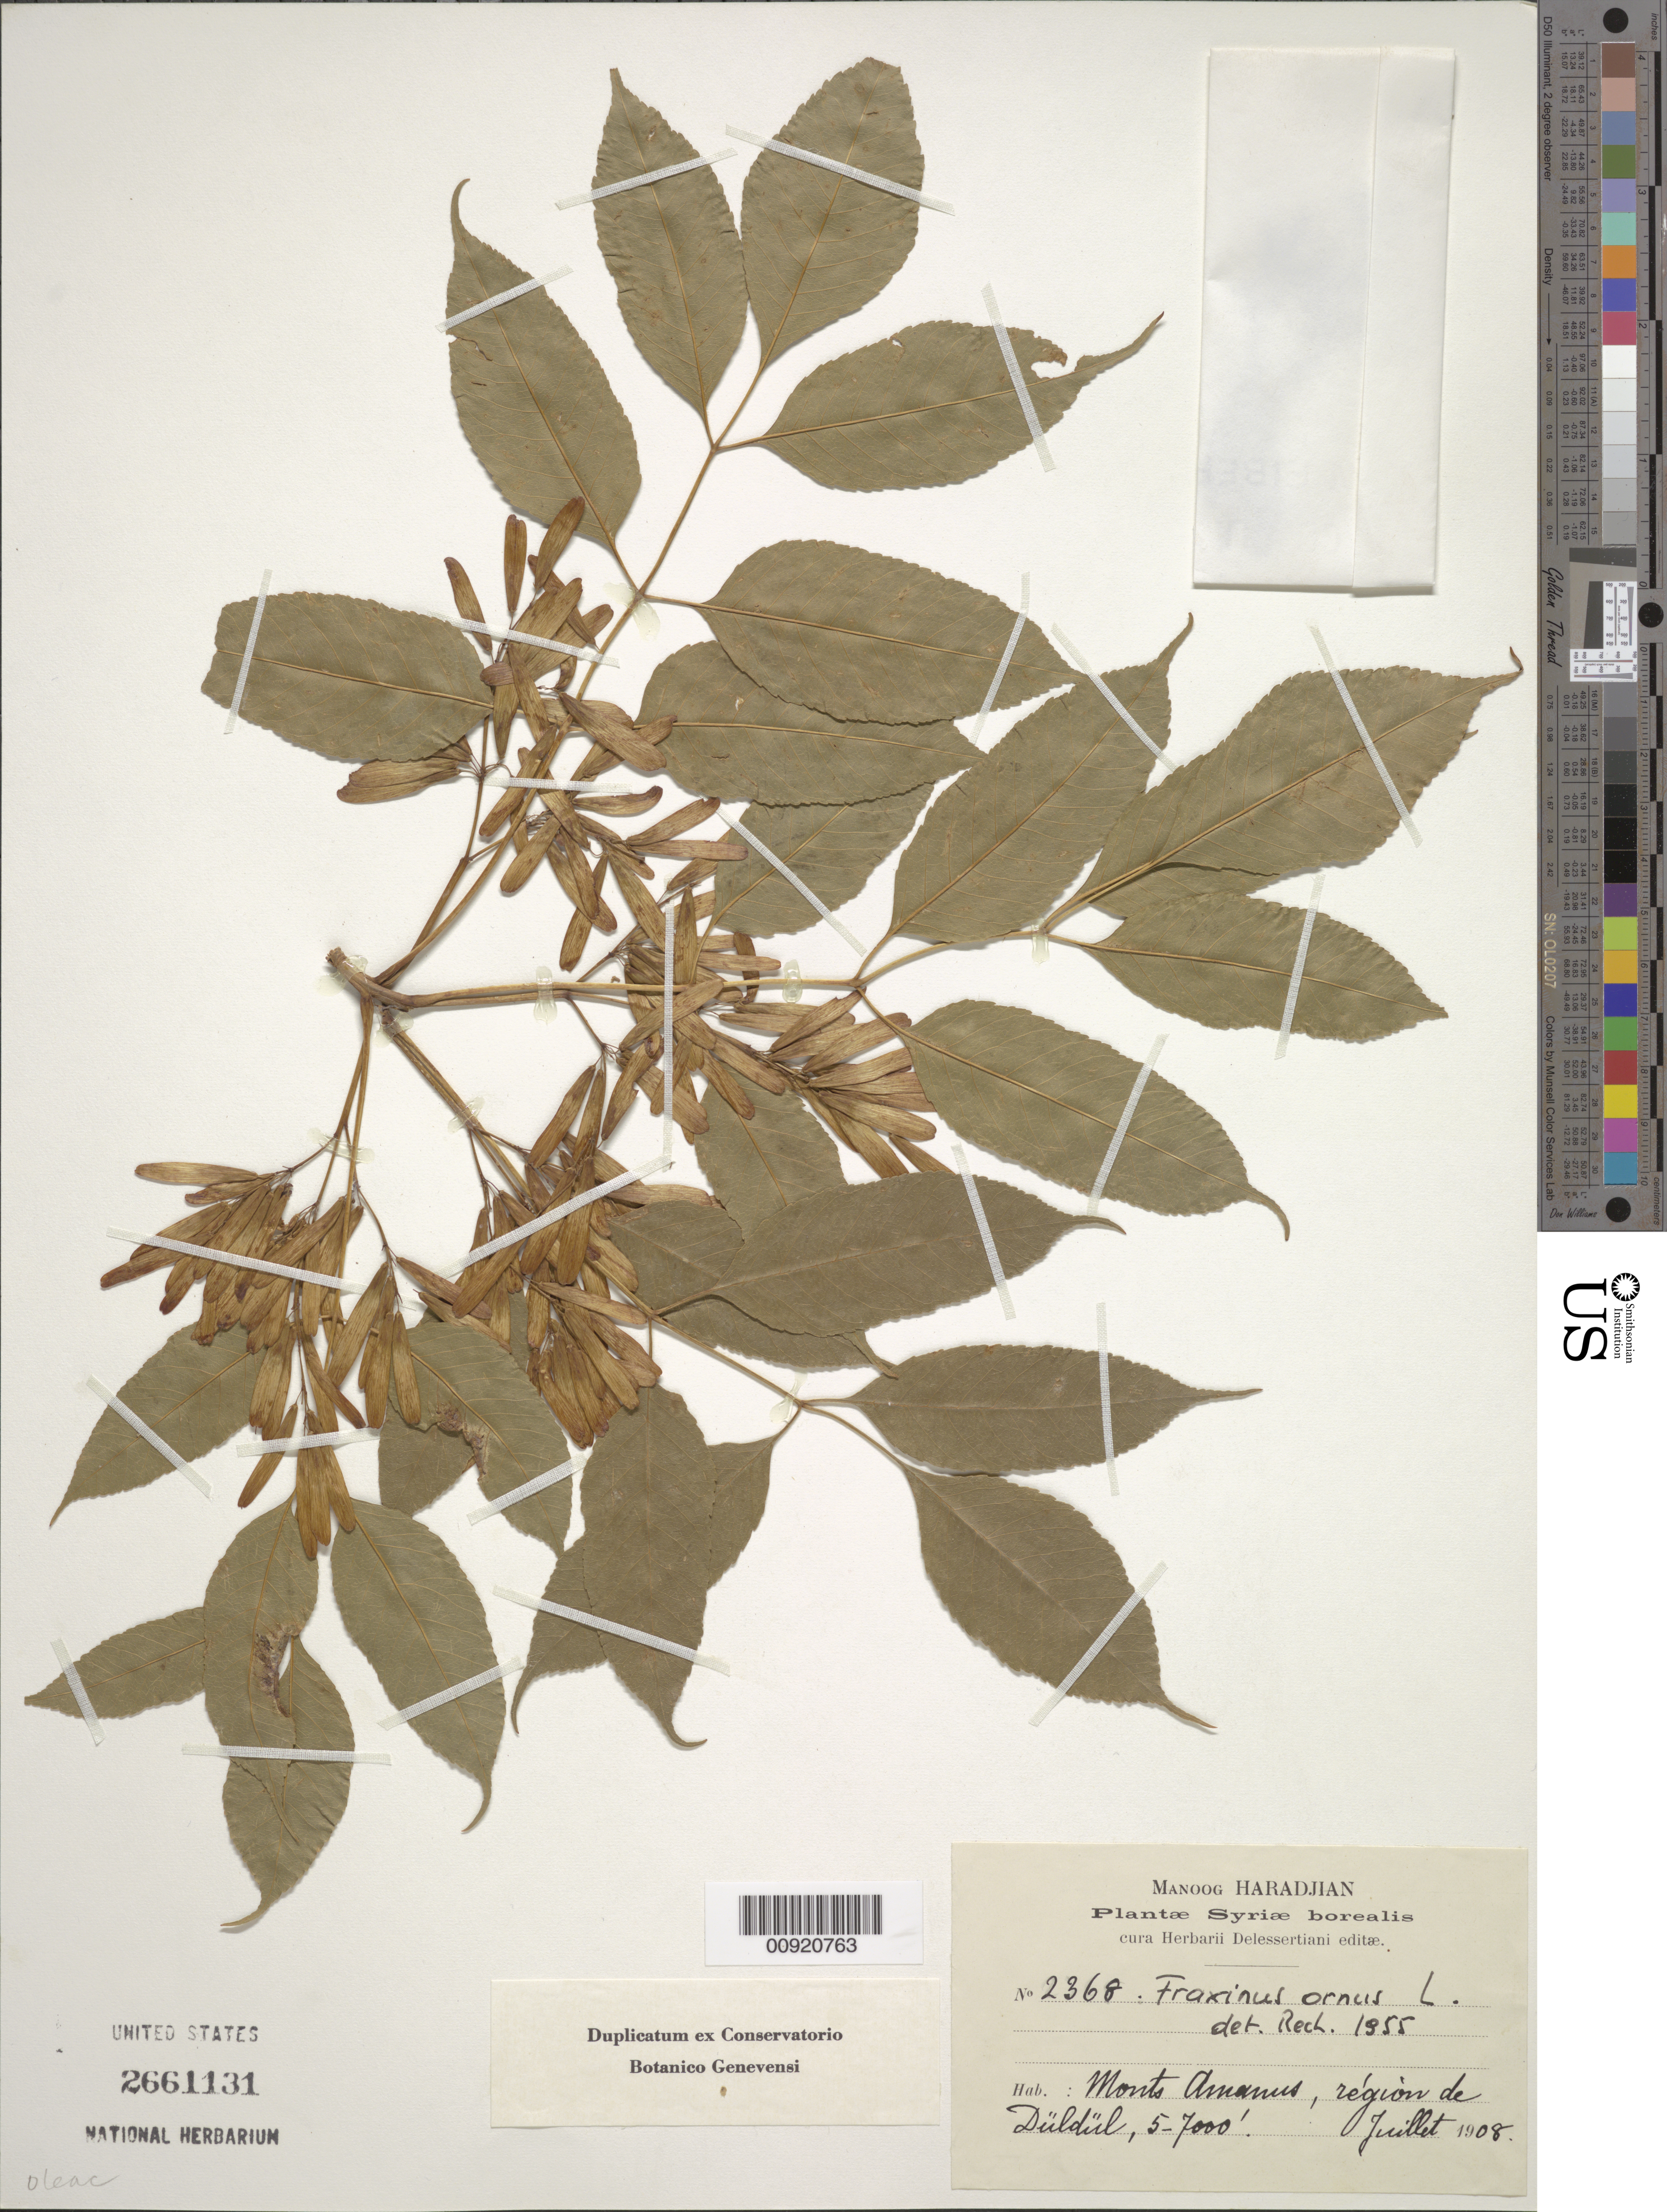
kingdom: Plantae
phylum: Tracheophyta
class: Magnoliopsida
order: Lamiales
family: Oleaceae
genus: Fraxinus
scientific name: Fraxinus ornus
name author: L.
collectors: M. Haradjian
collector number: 2368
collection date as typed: Jul 1908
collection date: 1908-07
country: Syria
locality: Monte Amanus, region de Düldül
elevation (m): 1524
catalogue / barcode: US 2661131